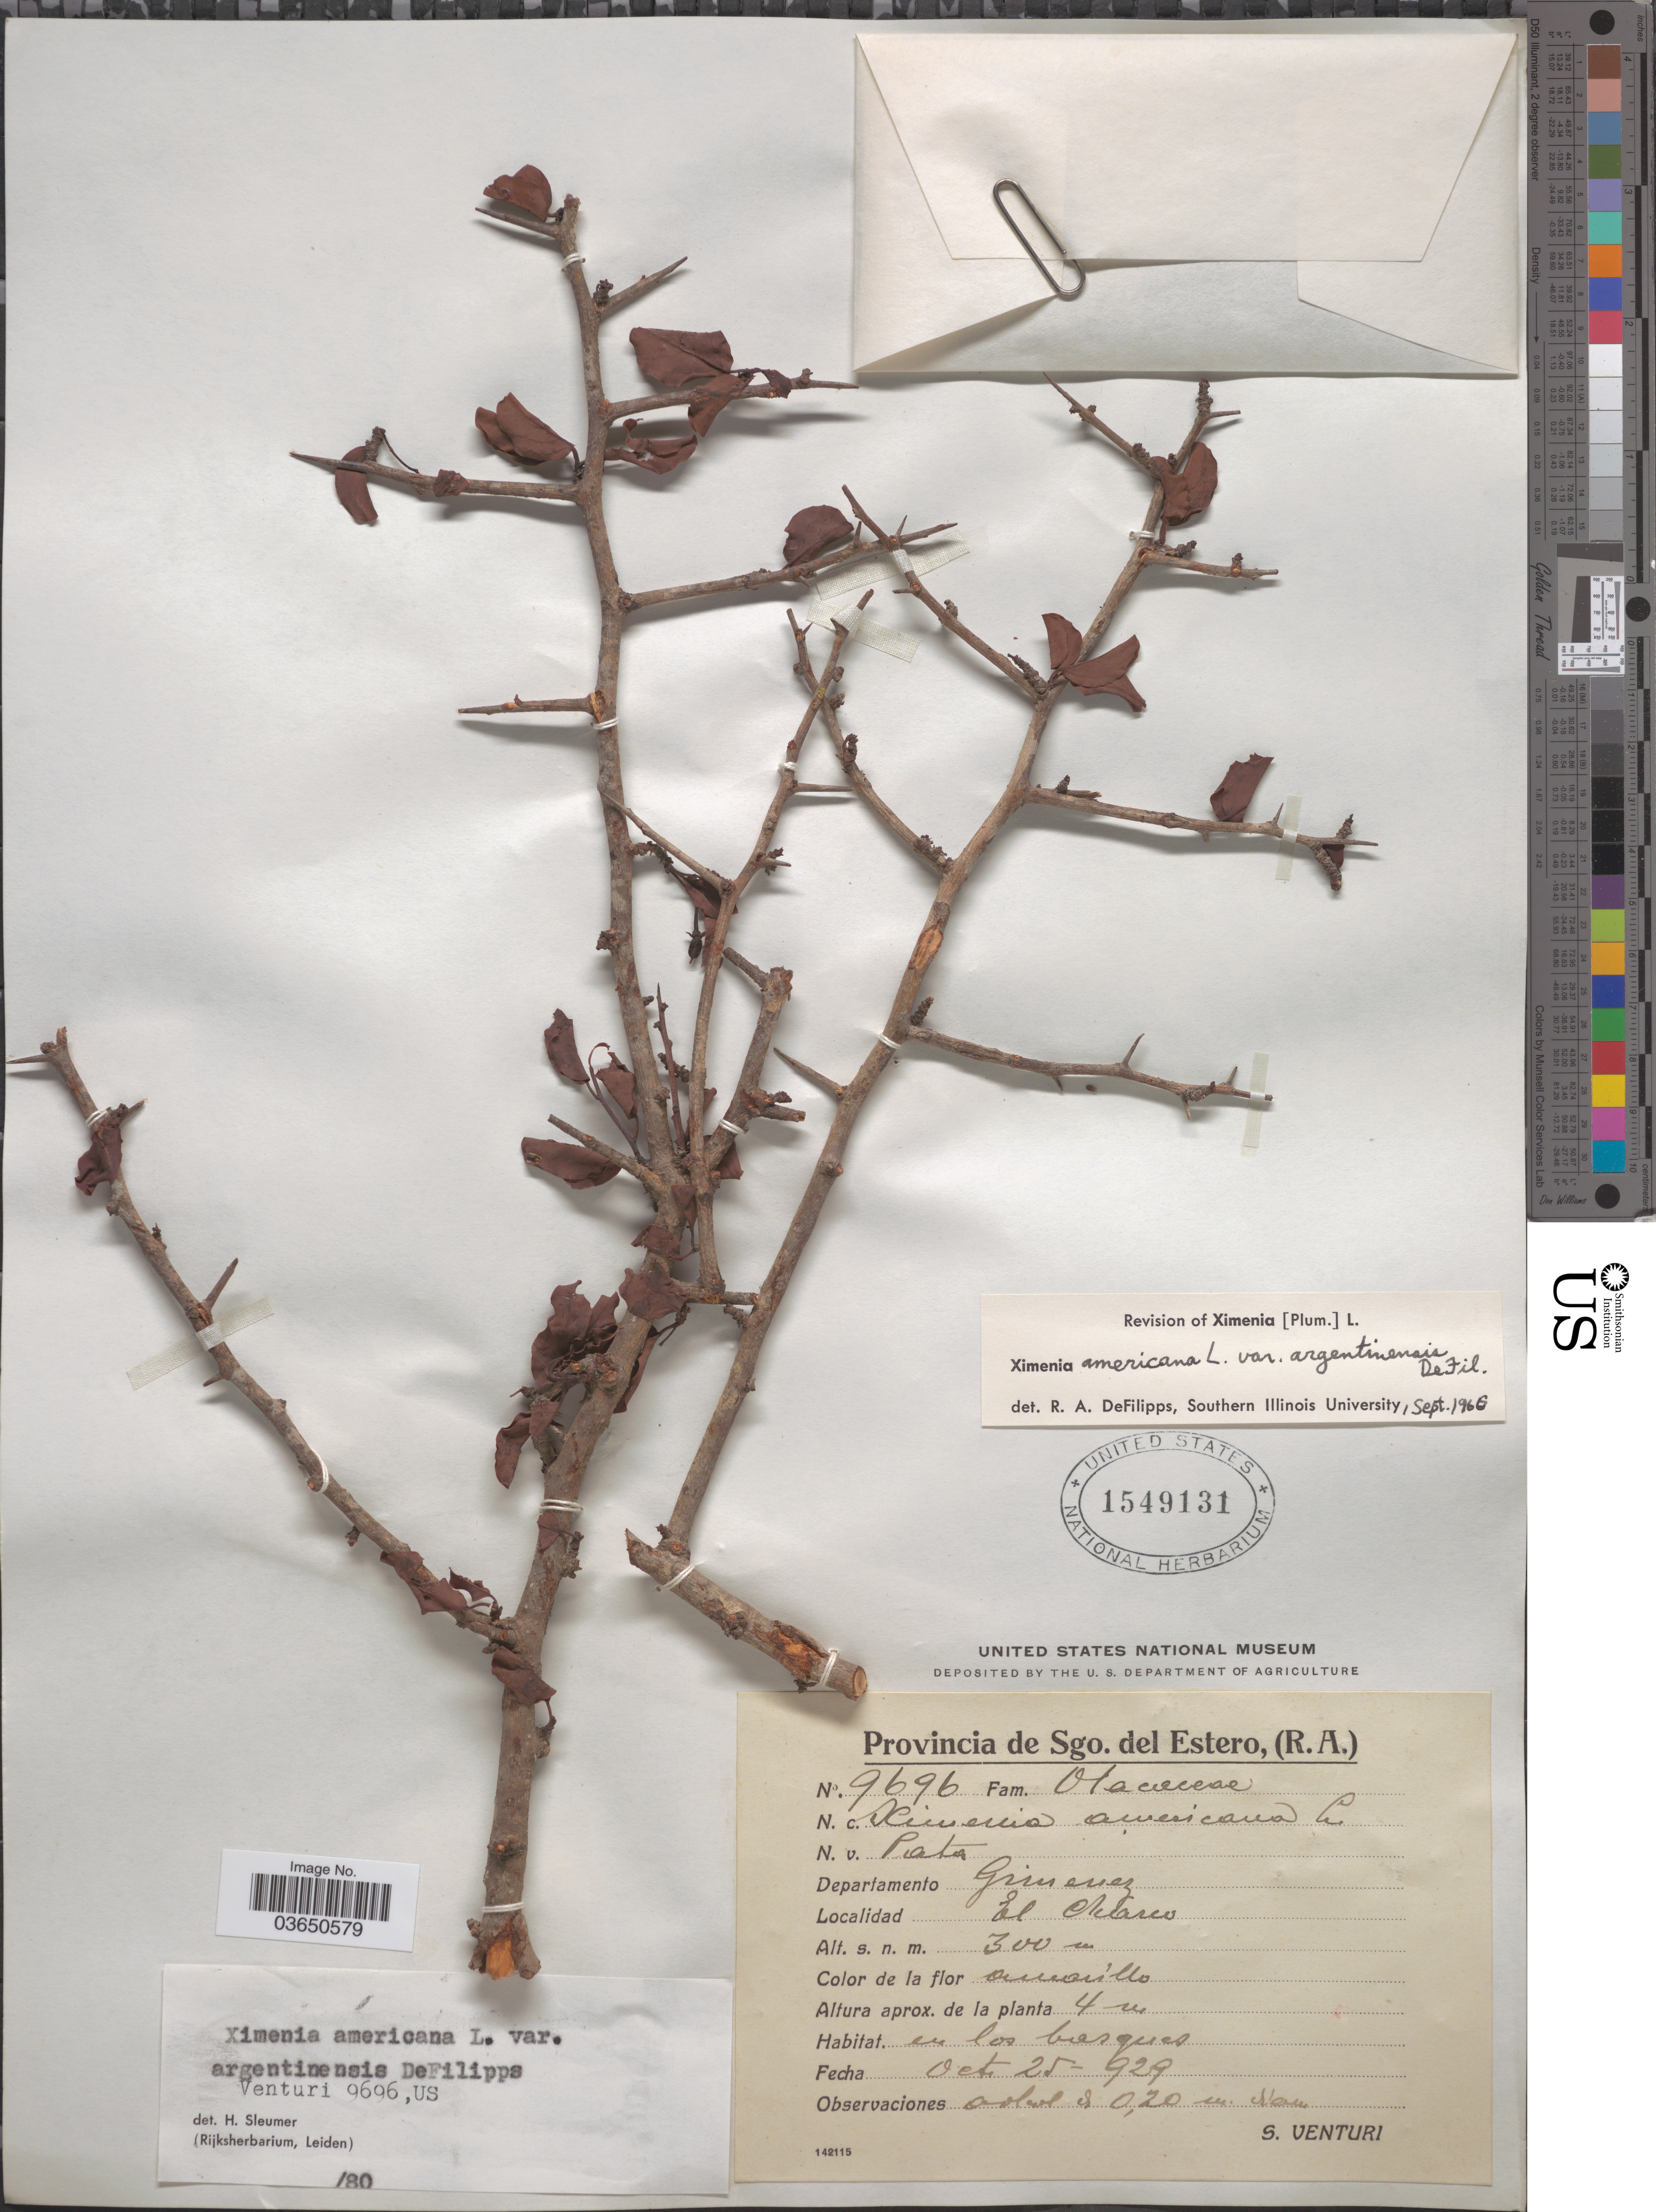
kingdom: Plantae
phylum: Tracheophyta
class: Magnoliopsida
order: Santalales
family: Ximeniaceae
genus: Ximenia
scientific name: Ximenia americana var. argentinensis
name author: DeFilipps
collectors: S. Venturi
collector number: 9696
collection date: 1929-10-25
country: Argentina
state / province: Santiago del Estero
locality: Provincia de Sgo. del Estero. Departamento Jimenez. El Charco.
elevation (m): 300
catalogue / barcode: US 1549131